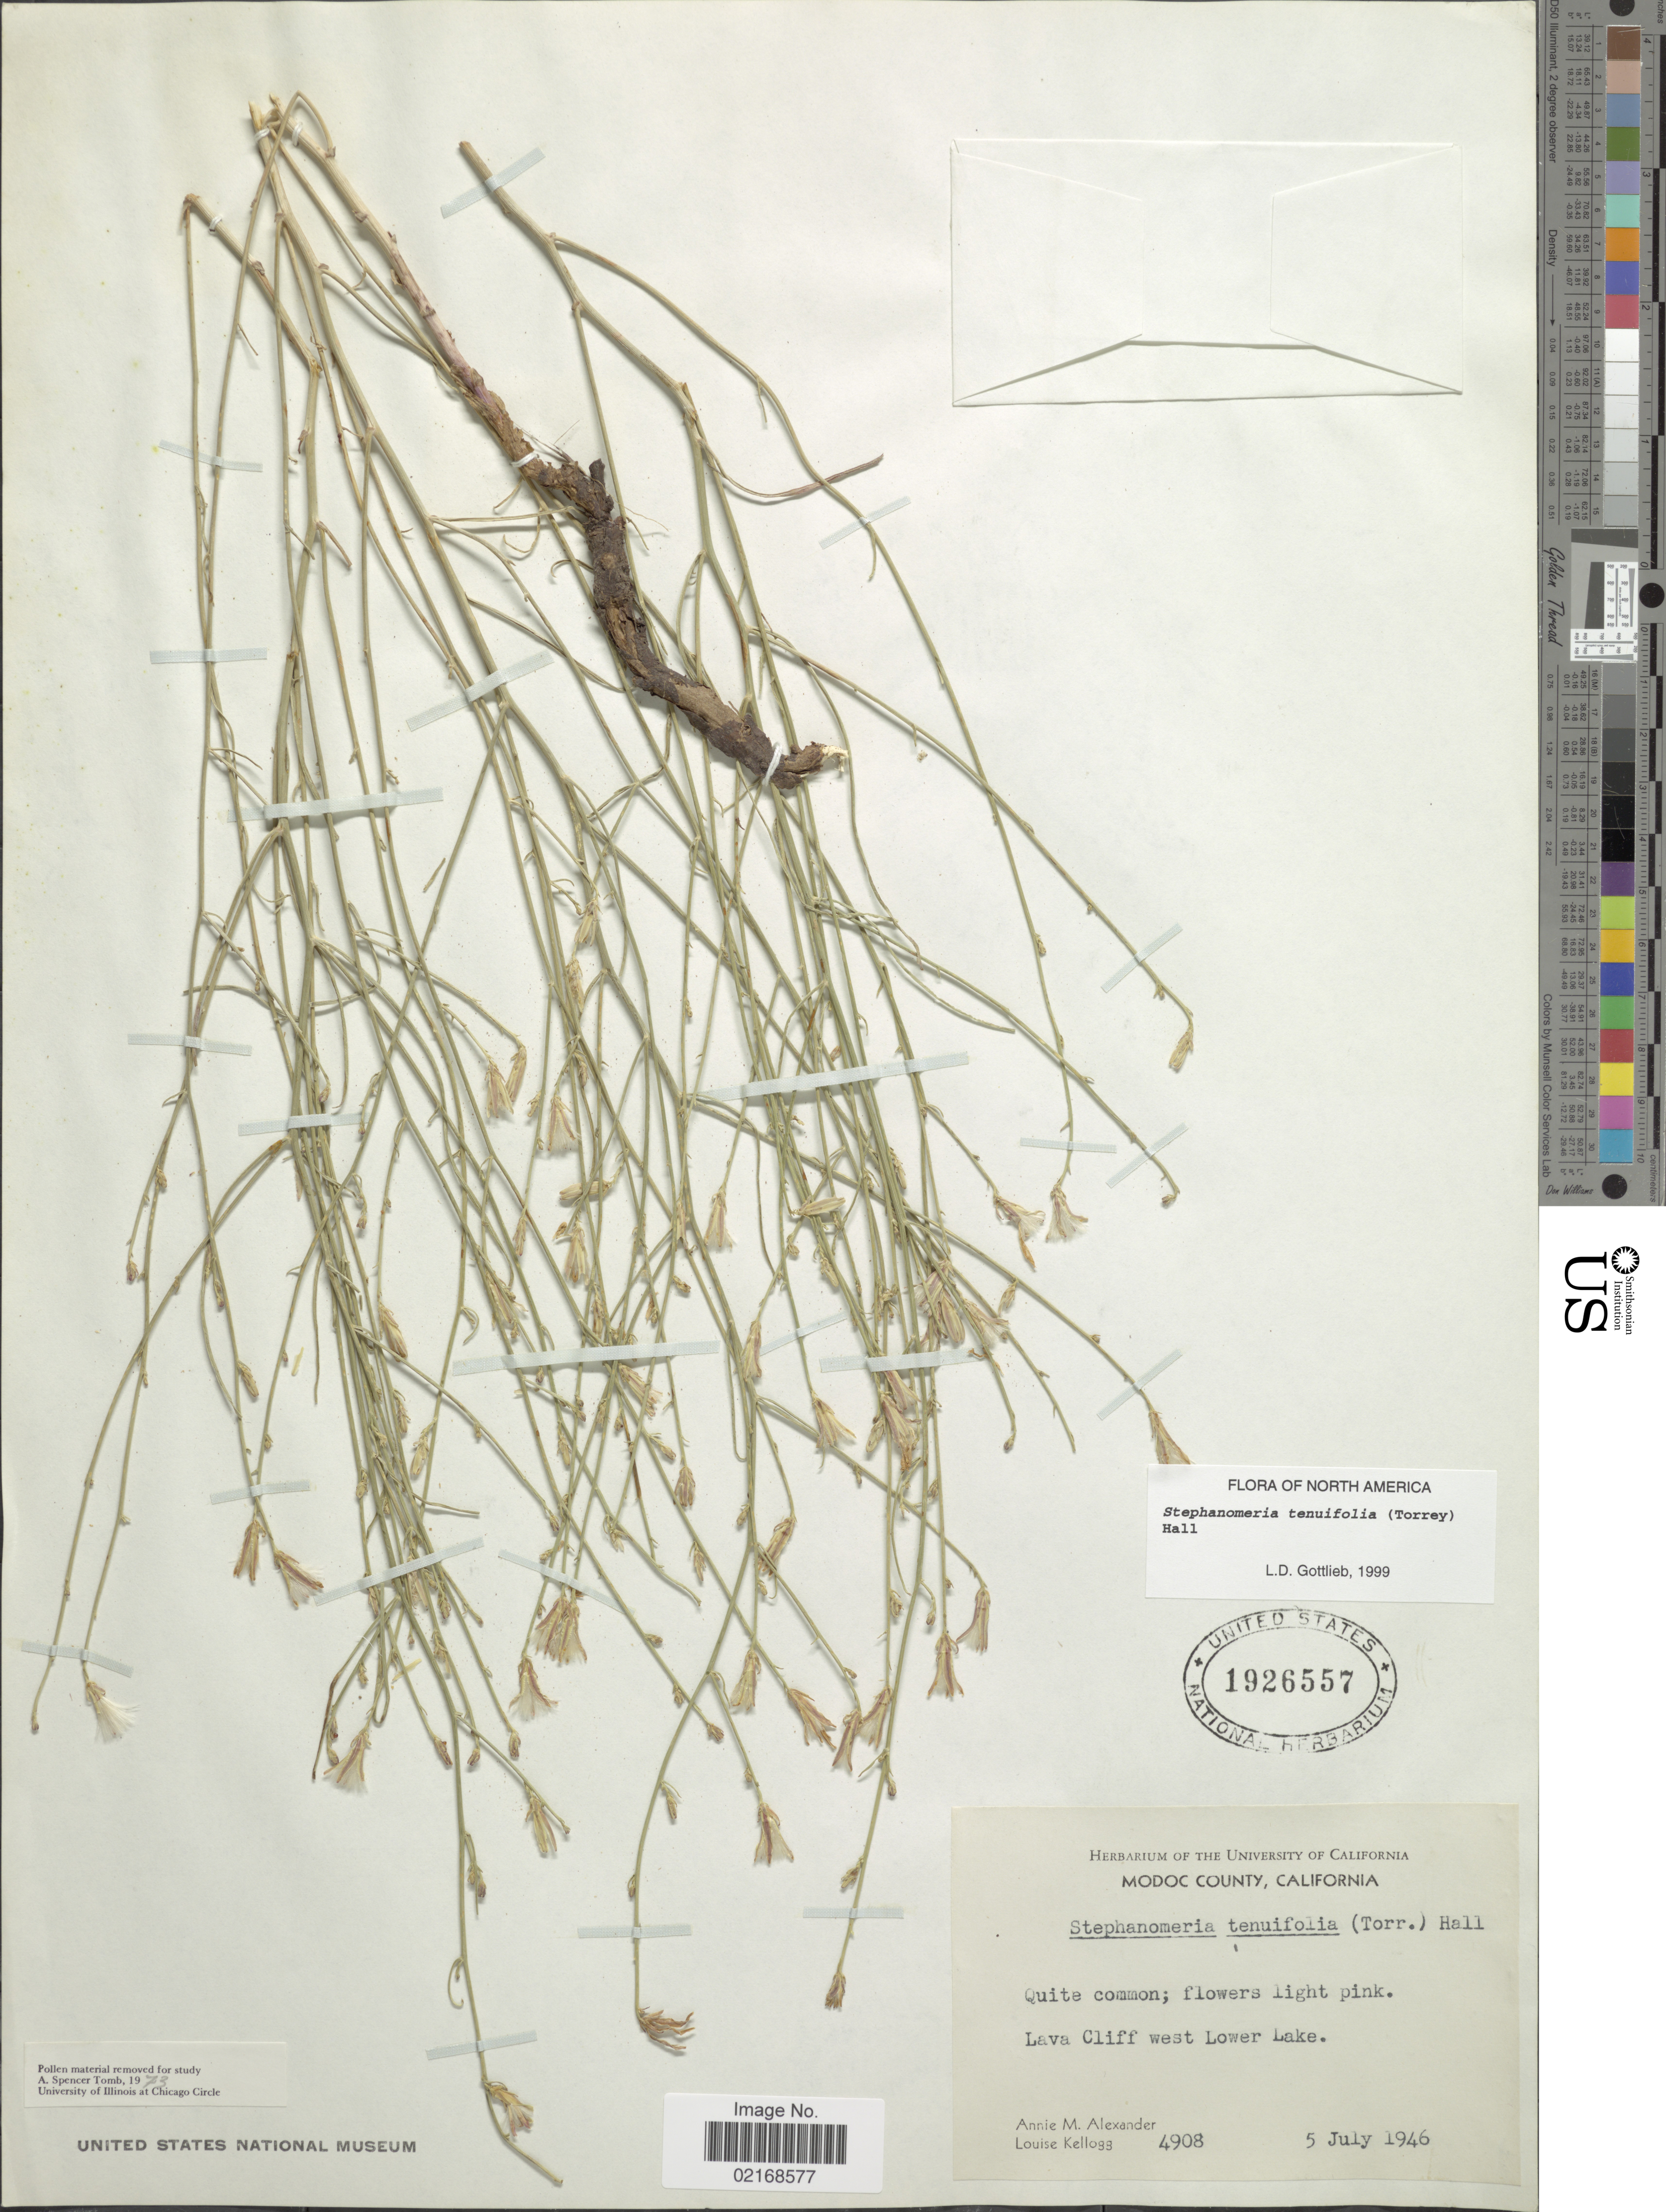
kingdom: Plantae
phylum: Tracheophyta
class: Magnoliopsida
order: Asterales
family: Asteraceae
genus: Stephanomeria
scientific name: Stephanomeria tenuifolia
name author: (Torr.) H.M. Hall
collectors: A. M. Alexander & L. Kellogg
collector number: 4908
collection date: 1946-07-05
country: United States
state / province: California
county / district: Modoc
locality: Modoc County, California, Lava Cliff west Lower Lake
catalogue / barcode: US 1926557